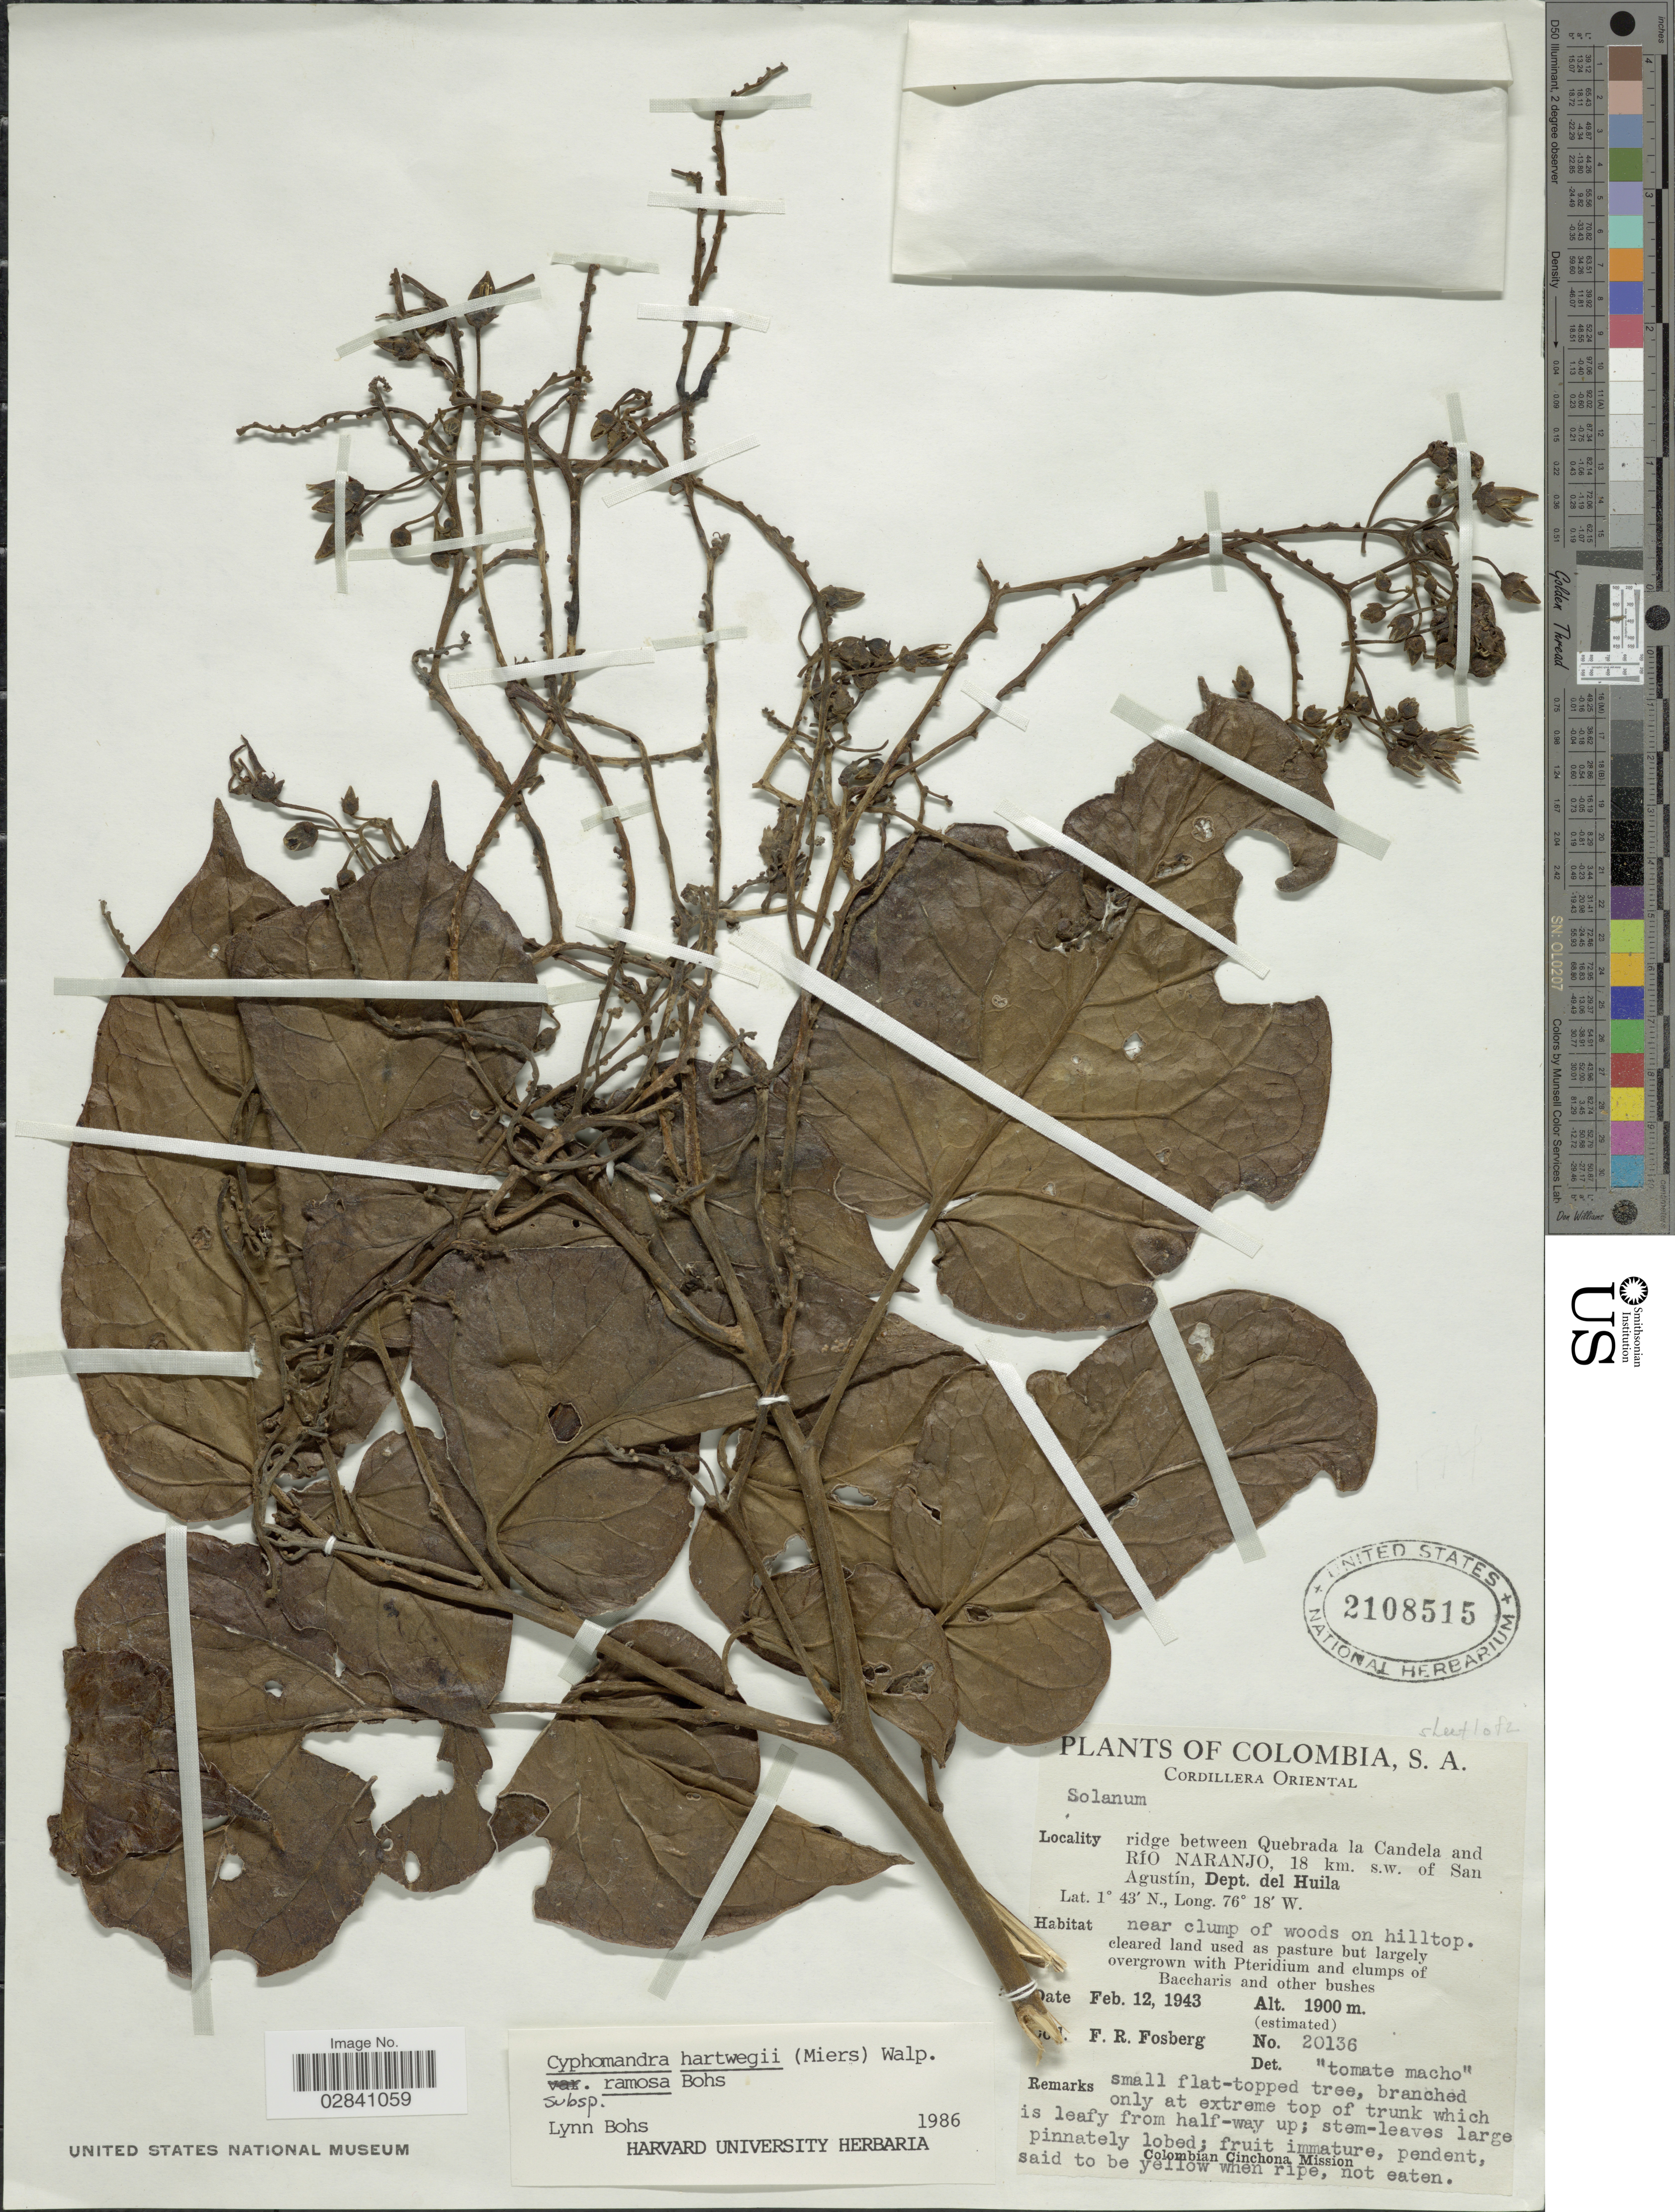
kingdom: Plantae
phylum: Tracheophyta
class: Magnoliopsida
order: Solanales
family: Solanaceae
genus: Cyphomandra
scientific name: Cyphomandra hartwegii subsp. ramosa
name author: Bohs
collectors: F. R. Fosberg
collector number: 20136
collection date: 1943-02-12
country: Colombia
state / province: Huila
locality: Cordillera Oriental. Ridge between Quebrada la Candela and Río Naranjo, 18 km. s. w. of San Agustín, Dept. del Huila.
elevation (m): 1900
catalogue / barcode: US 2108515